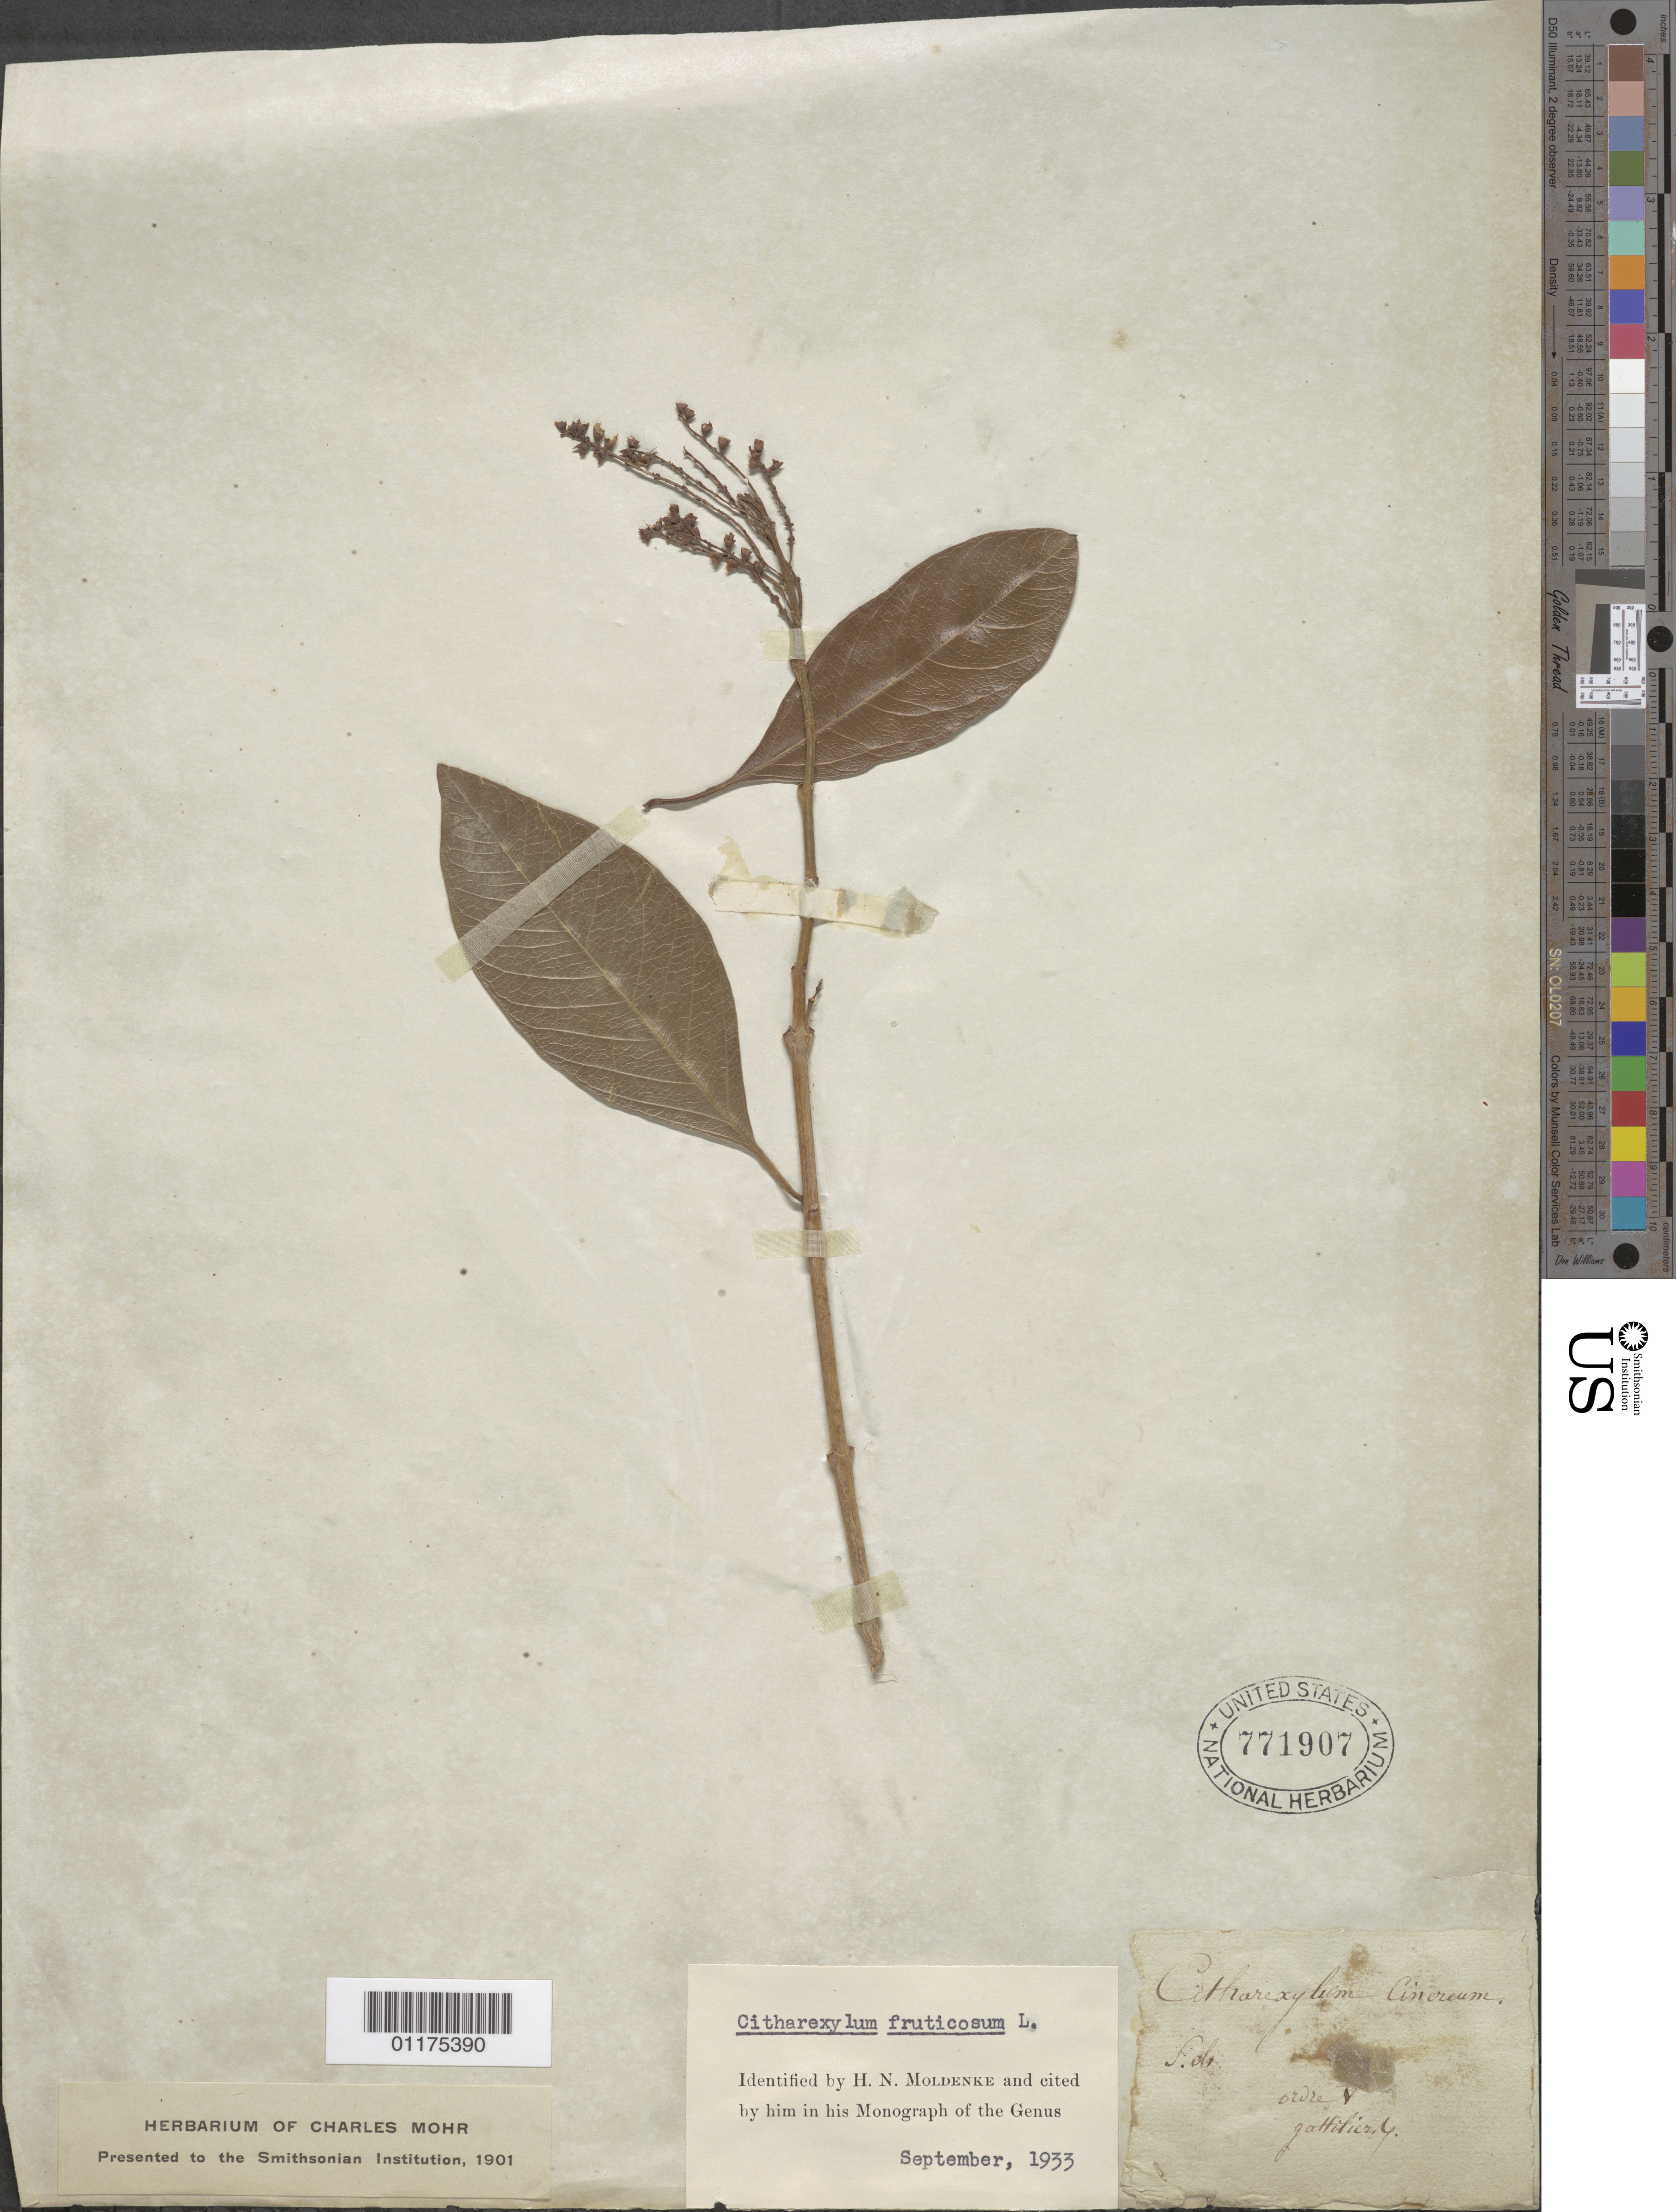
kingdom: Plantae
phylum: Tracheophyta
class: Magnoliopsida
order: Lamiales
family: Verbenaceae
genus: Citharexylum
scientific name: Citharexylum fruticosum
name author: L.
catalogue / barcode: US 771907